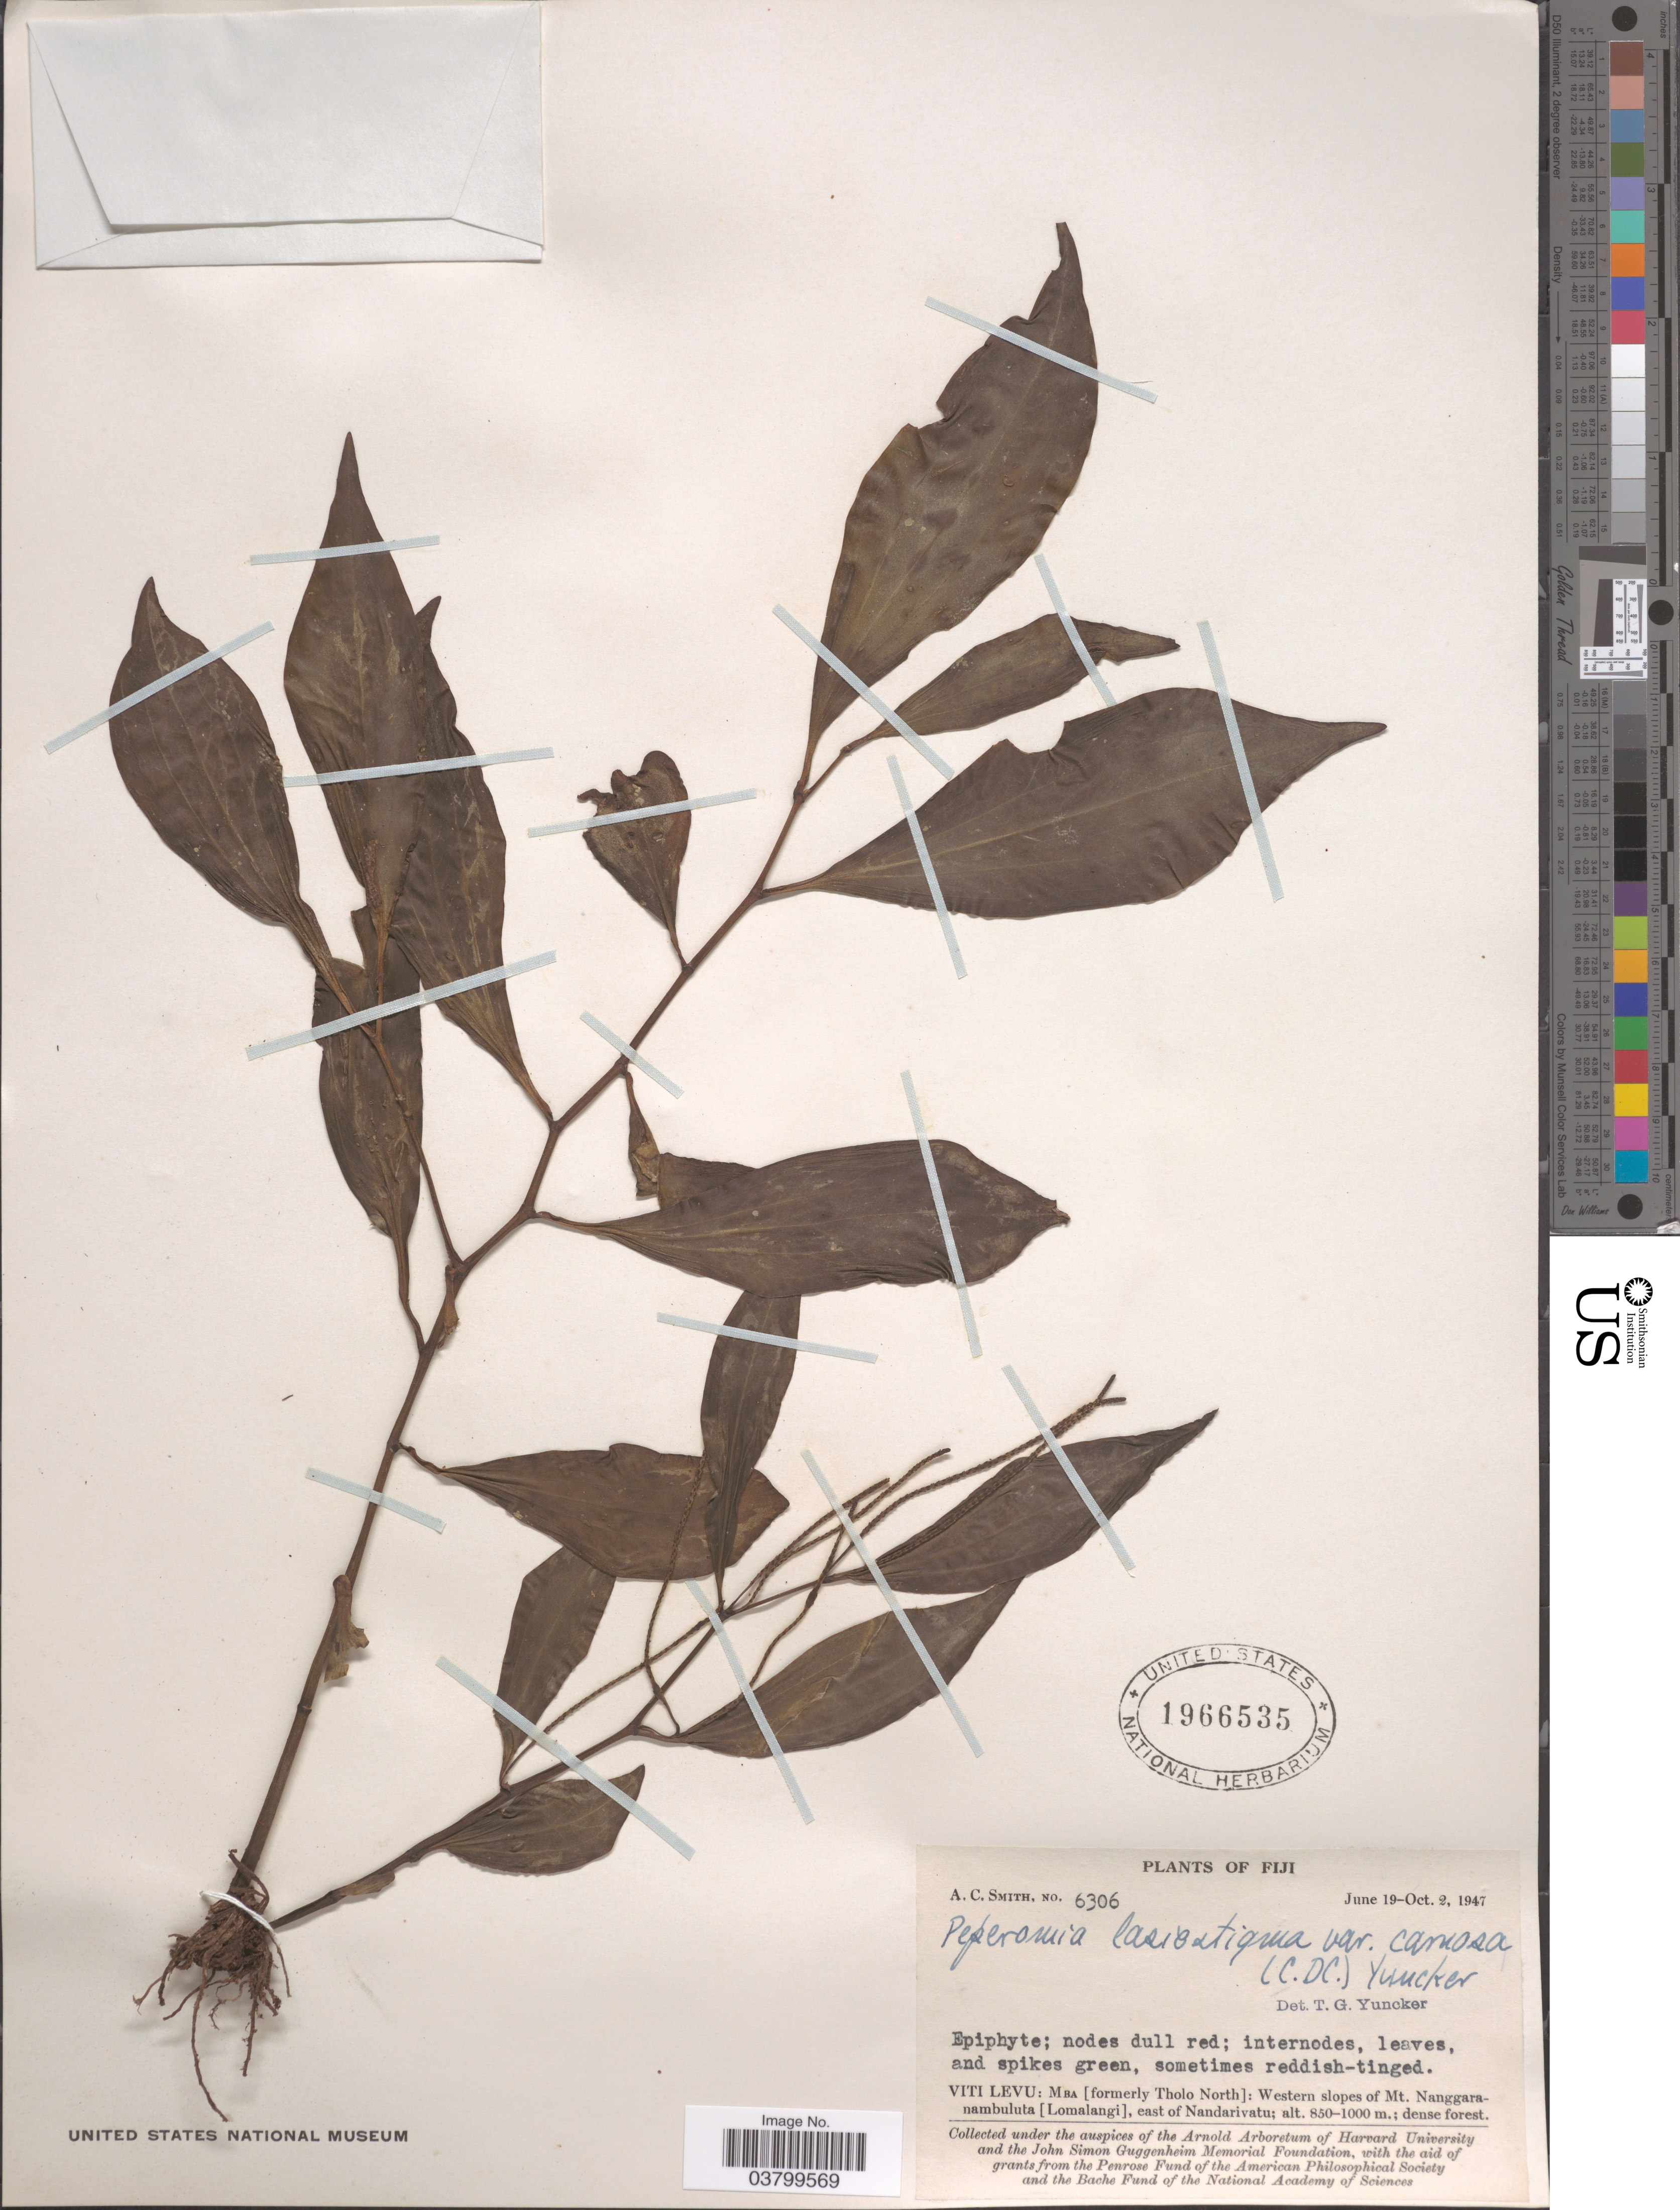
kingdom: Plantae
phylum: Tracheophyta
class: Magnoliopsida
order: Piperales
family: Piperaceae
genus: Peperomia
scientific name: Peperomia lasiostigma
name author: C. DC.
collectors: A. C. Smith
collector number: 6306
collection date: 1947-06-19/1947-10-02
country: Fiji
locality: Viti Levu: Mba [formerly Tholo North]: Western slopes of Mt. Nanggaranambuluta [Lomalangi], east of Nandarivatu.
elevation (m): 850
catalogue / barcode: US 1966535